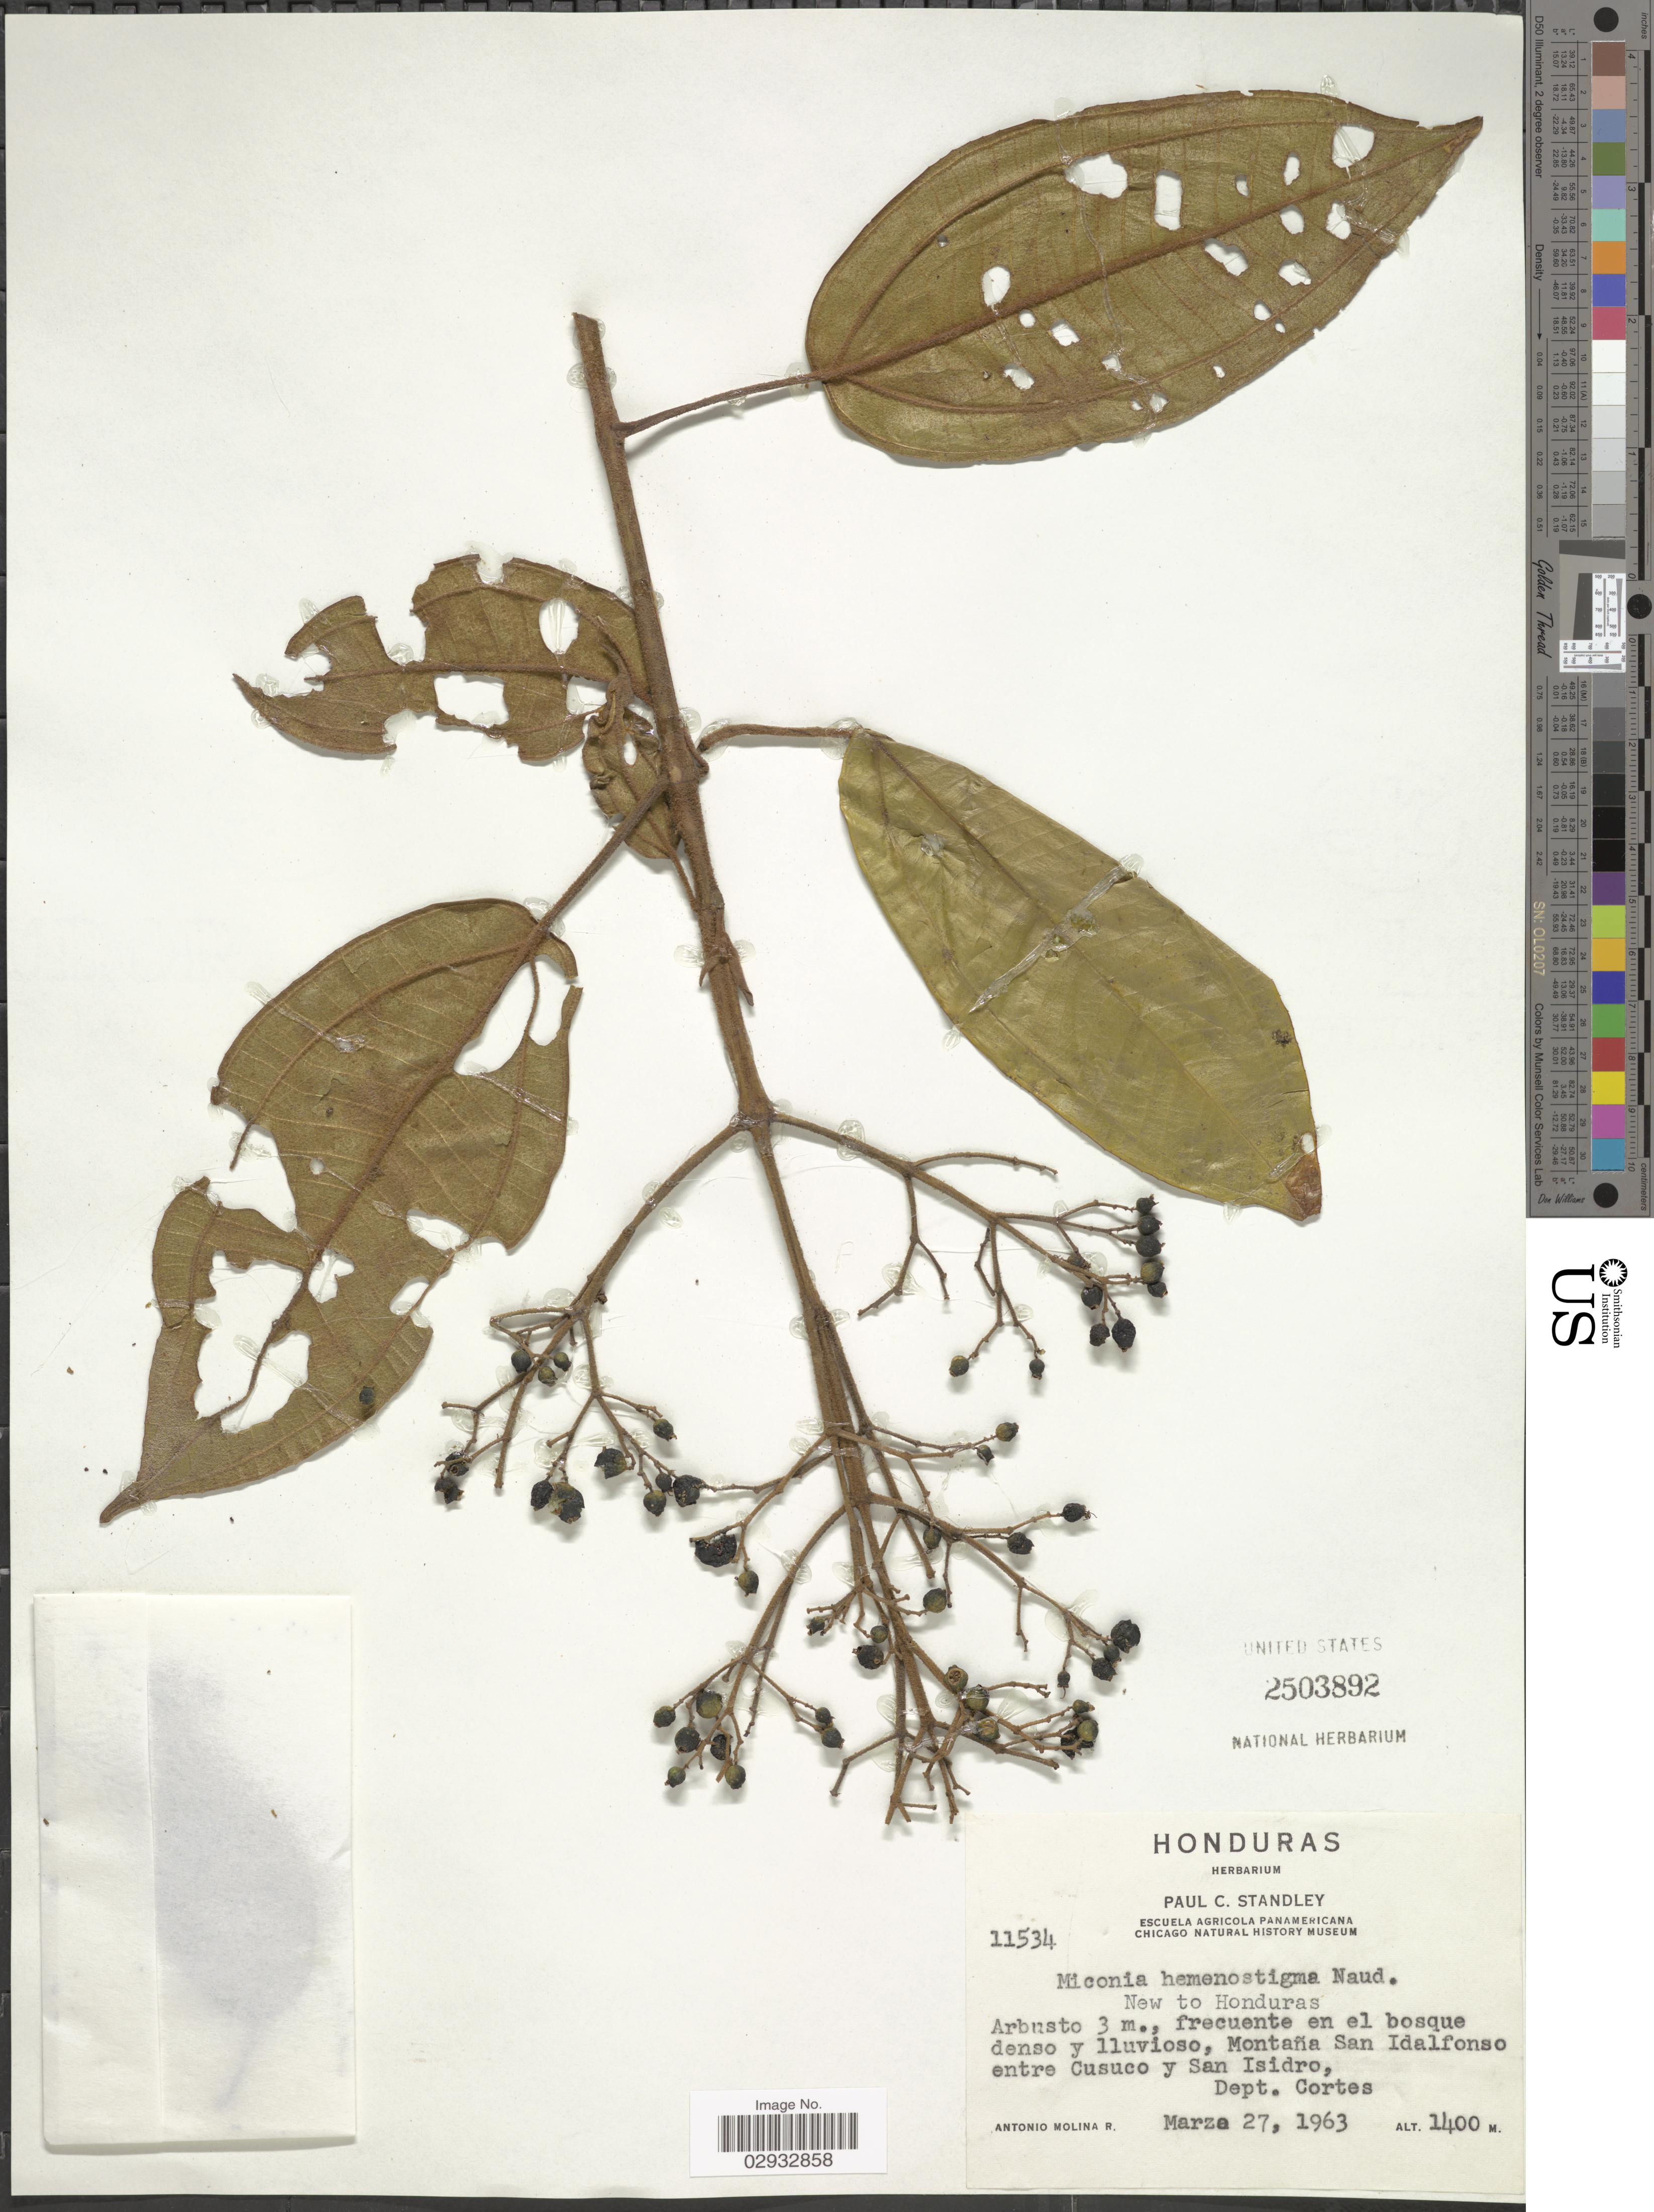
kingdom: Plantae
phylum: Tracheophyta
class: Magnoliopsida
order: Myrtales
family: Melastomataceae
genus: Miconia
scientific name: Miconia hemenostigma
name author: Naudin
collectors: A. Molina R.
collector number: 11534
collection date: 1963-03-27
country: Honduras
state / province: Cortés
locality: Montaña San Idalfonso entre Cusuco y San Isidro, Dept. Cortes.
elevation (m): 1400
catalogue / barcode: US 2503892